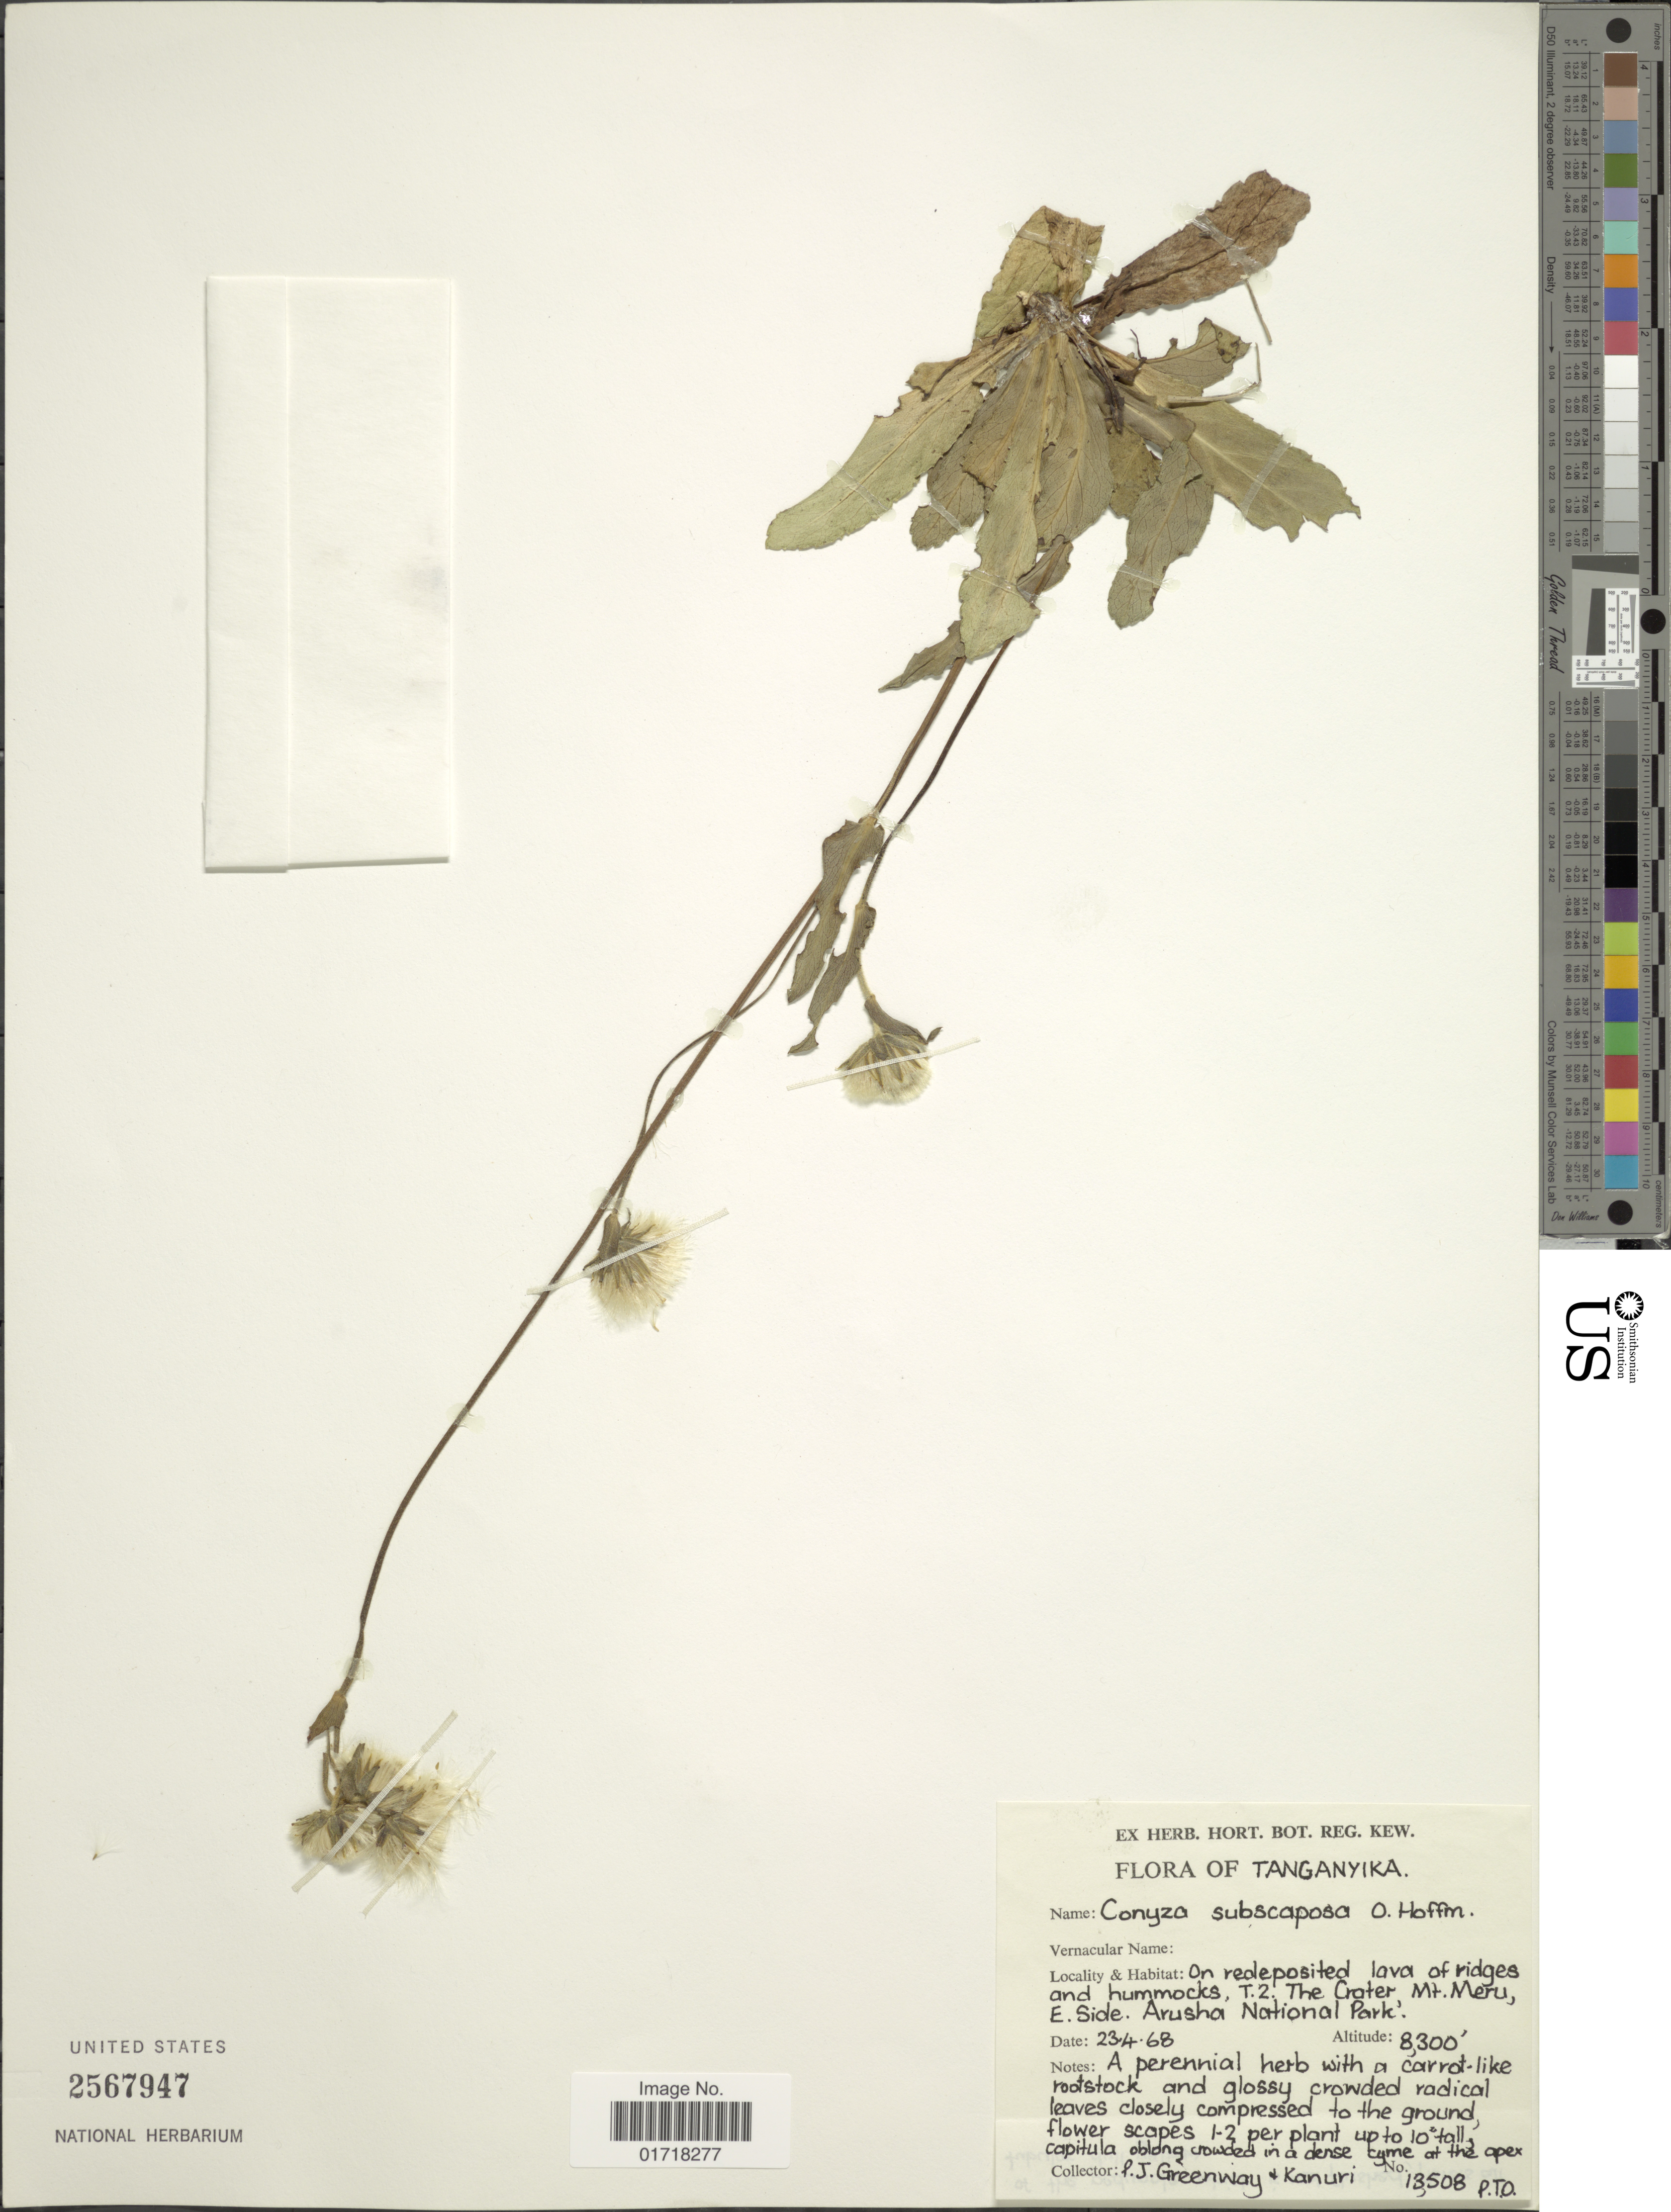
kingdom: Plantae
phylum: Tracheophyta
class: Magnoliopsida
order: Asterales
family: Asteraceae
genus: Conyza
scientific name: Conyza subcaposa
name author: O. Hoffm.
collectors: P. J. Greenway & -. Kanuri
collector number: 13508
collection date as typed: Transcribed d/m/y: 23/4/68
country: Tanzania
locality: Tanganyika, On redeposited lava of ridges and hummocks, T2 The Crater, Mt. Meru, E. side. Arusha National Park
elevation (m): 2530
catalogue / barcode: US 2567947